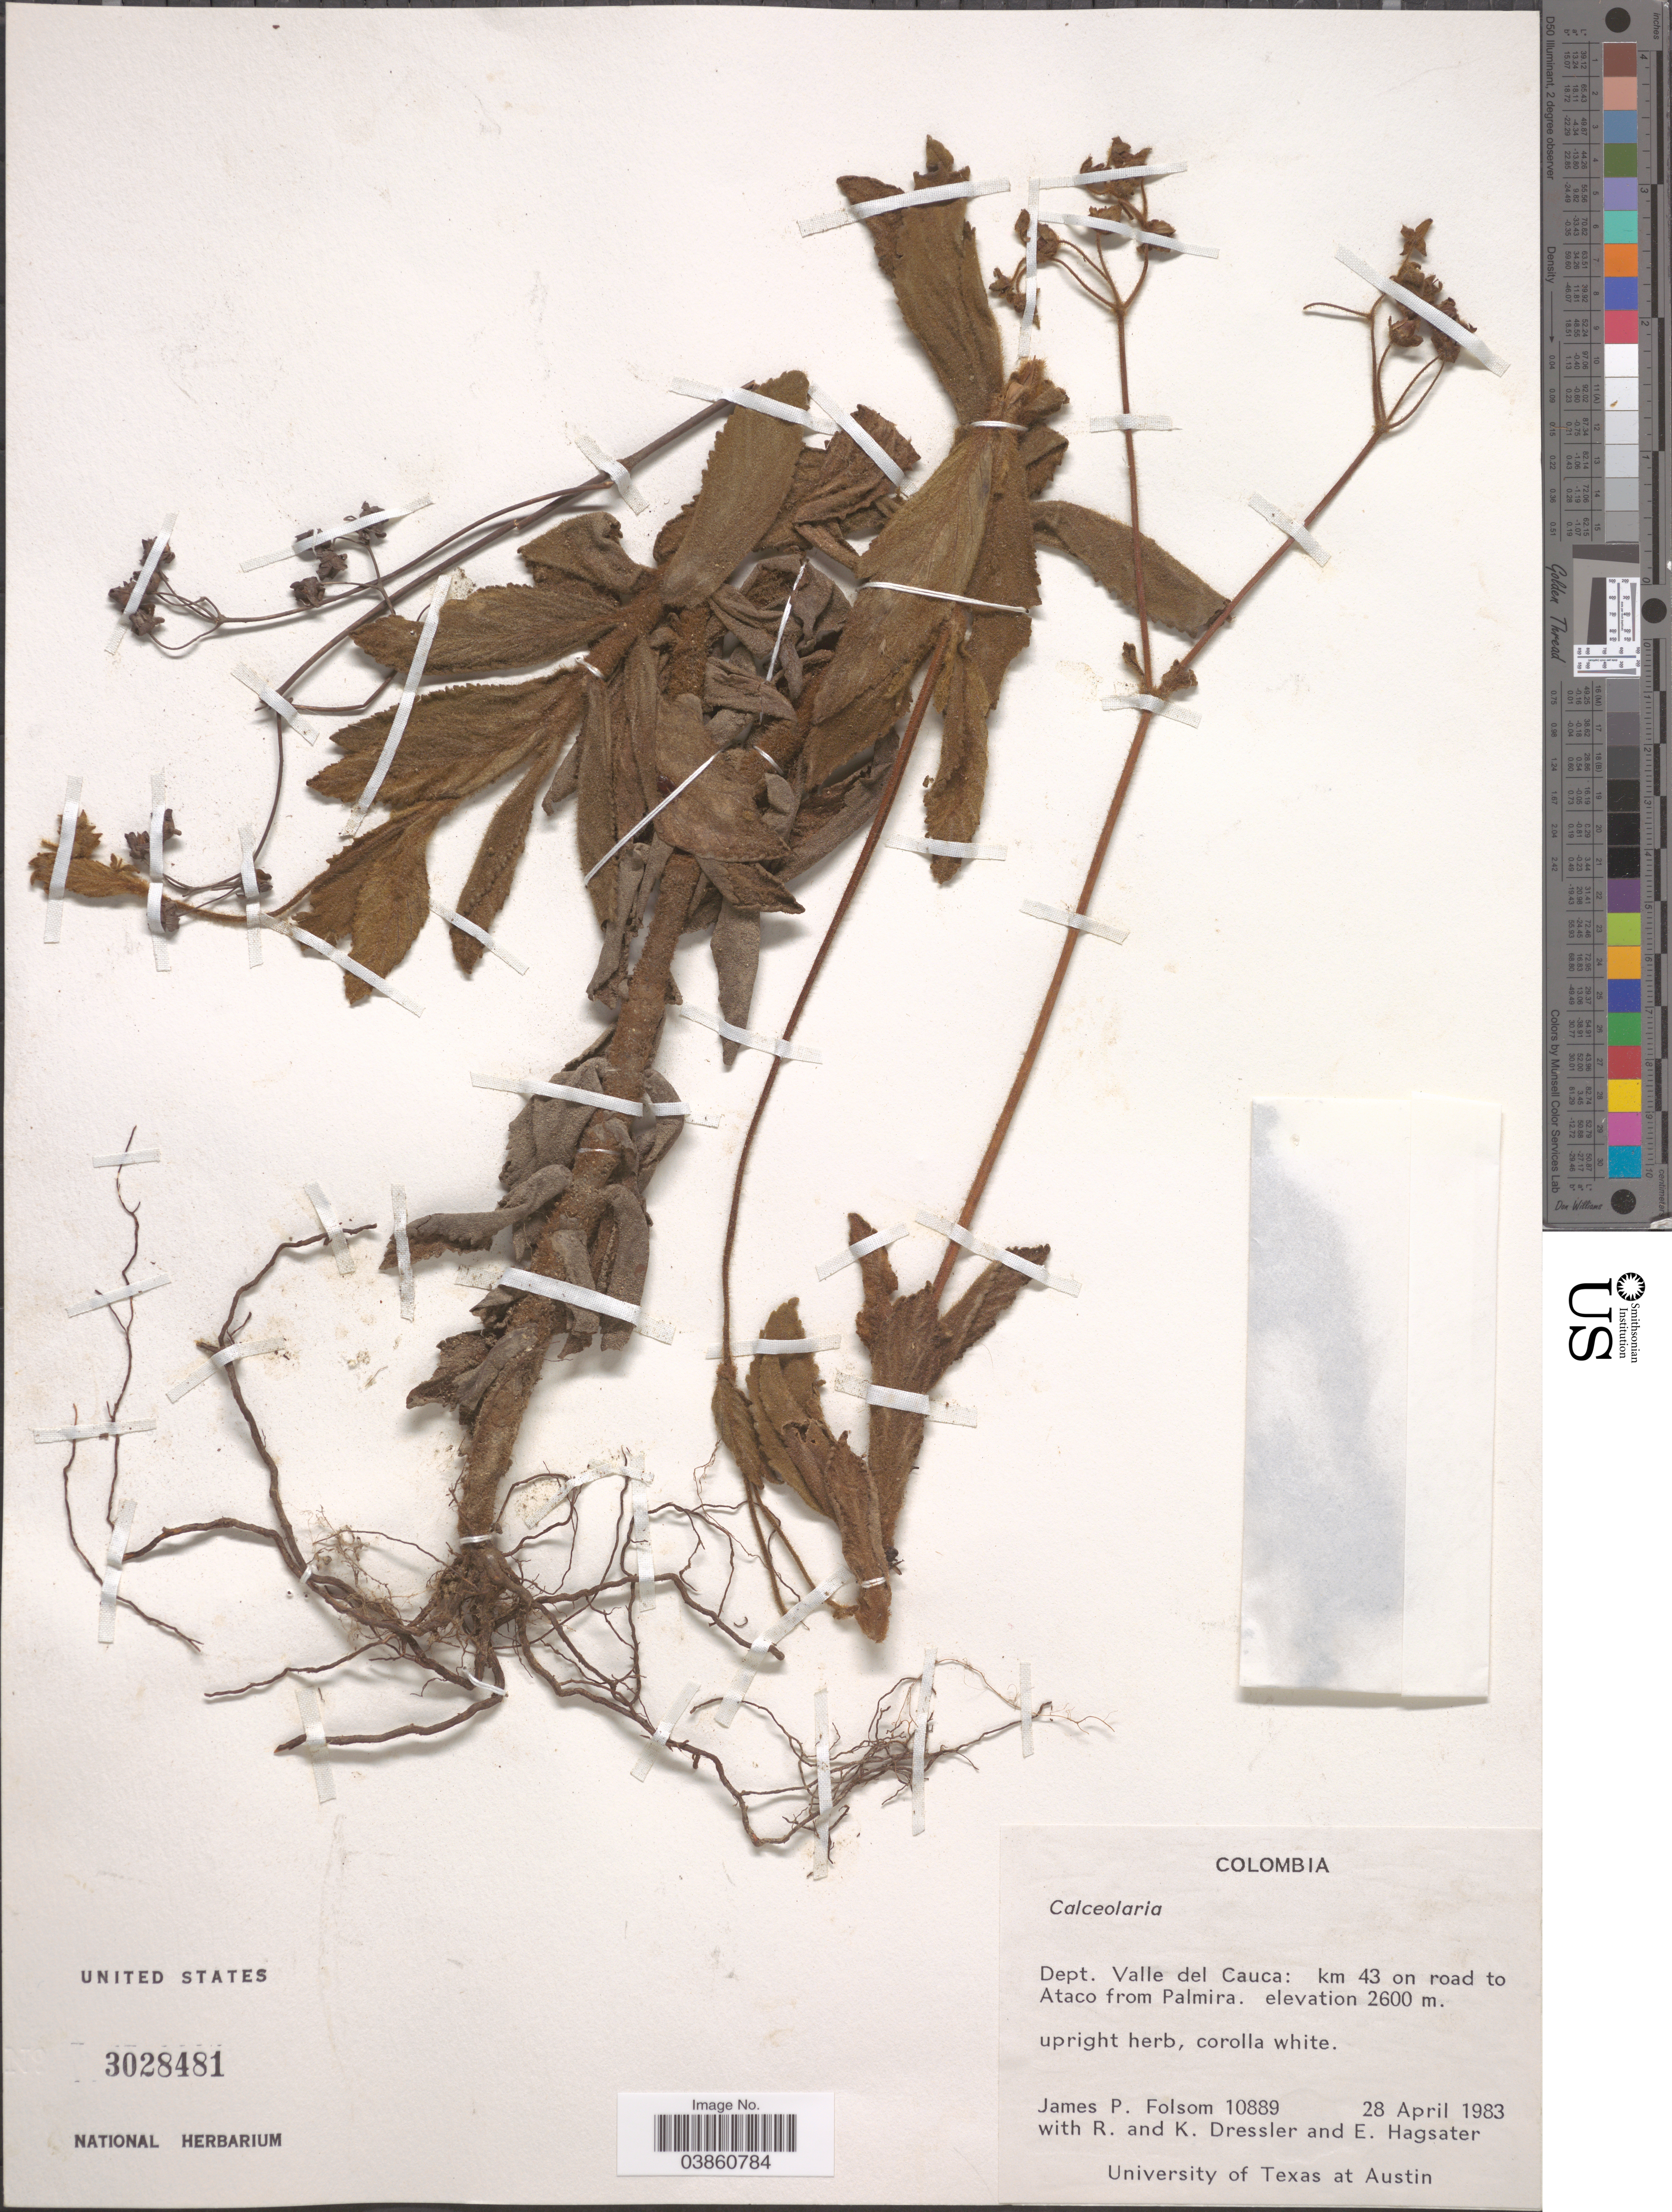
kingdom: Plantae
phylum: Tracheophyta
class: Magnoliopsida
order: Lamiales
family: Calceolariaceae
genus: Calceolaria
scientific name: Calceolaria sp.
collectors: J. P. Folsom, R. Dressler, K. Dressler & E. Hágsater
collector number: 10889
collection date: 1983-04-28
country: Colombia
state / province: Valle del Cauca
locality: Dept. Valle del Cauca: km 43 on road to Ataco from Palmira.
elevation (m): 2600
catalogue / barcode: US 3028481